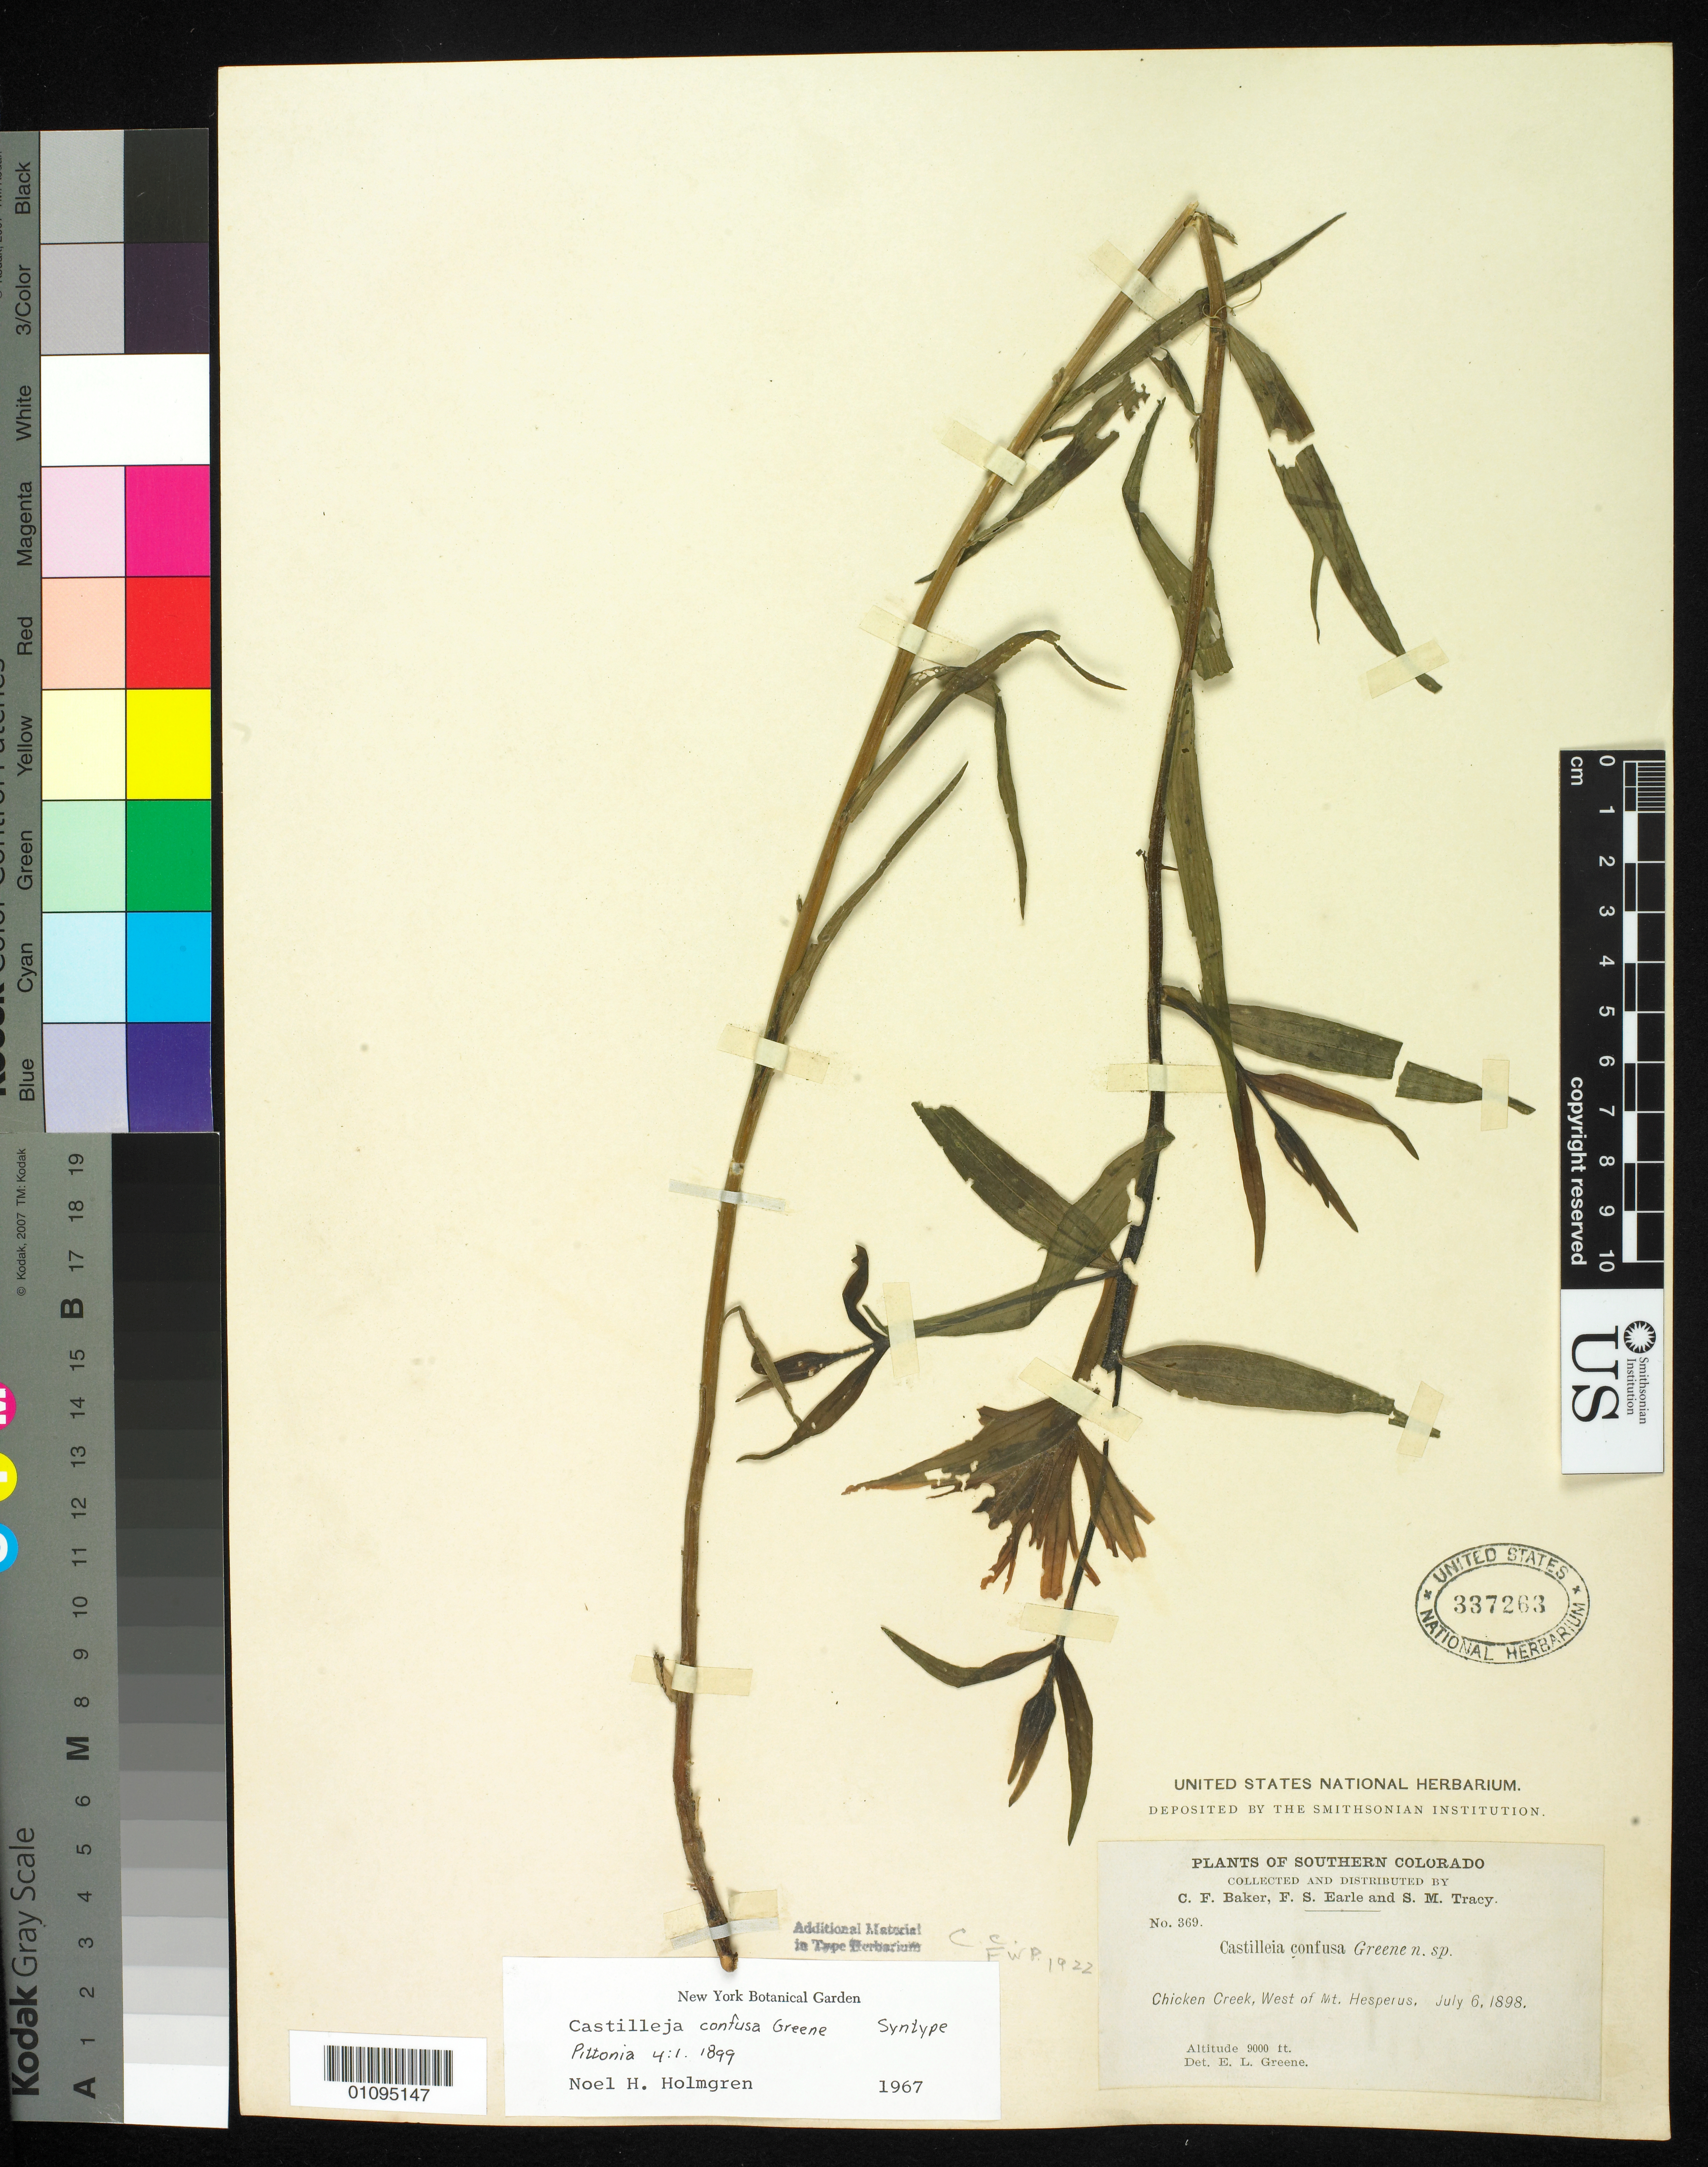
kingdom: Plantae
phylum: Tracheophyta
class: Magnoliopsida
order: Lamiales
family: Orobanchaceae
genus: Castilleja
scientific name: Castilleja confusa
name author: Greene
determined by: Greene, Edward L.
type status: Syntype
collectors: C. F. Baker, F. S. Earle & S. M. Tracy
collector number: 369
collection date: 1898-07-06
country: United States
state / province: Colorado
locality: Chicken Creek, west of Mt. Hesperus. Southern Colorado.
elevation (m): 2743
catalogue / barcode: US 337263